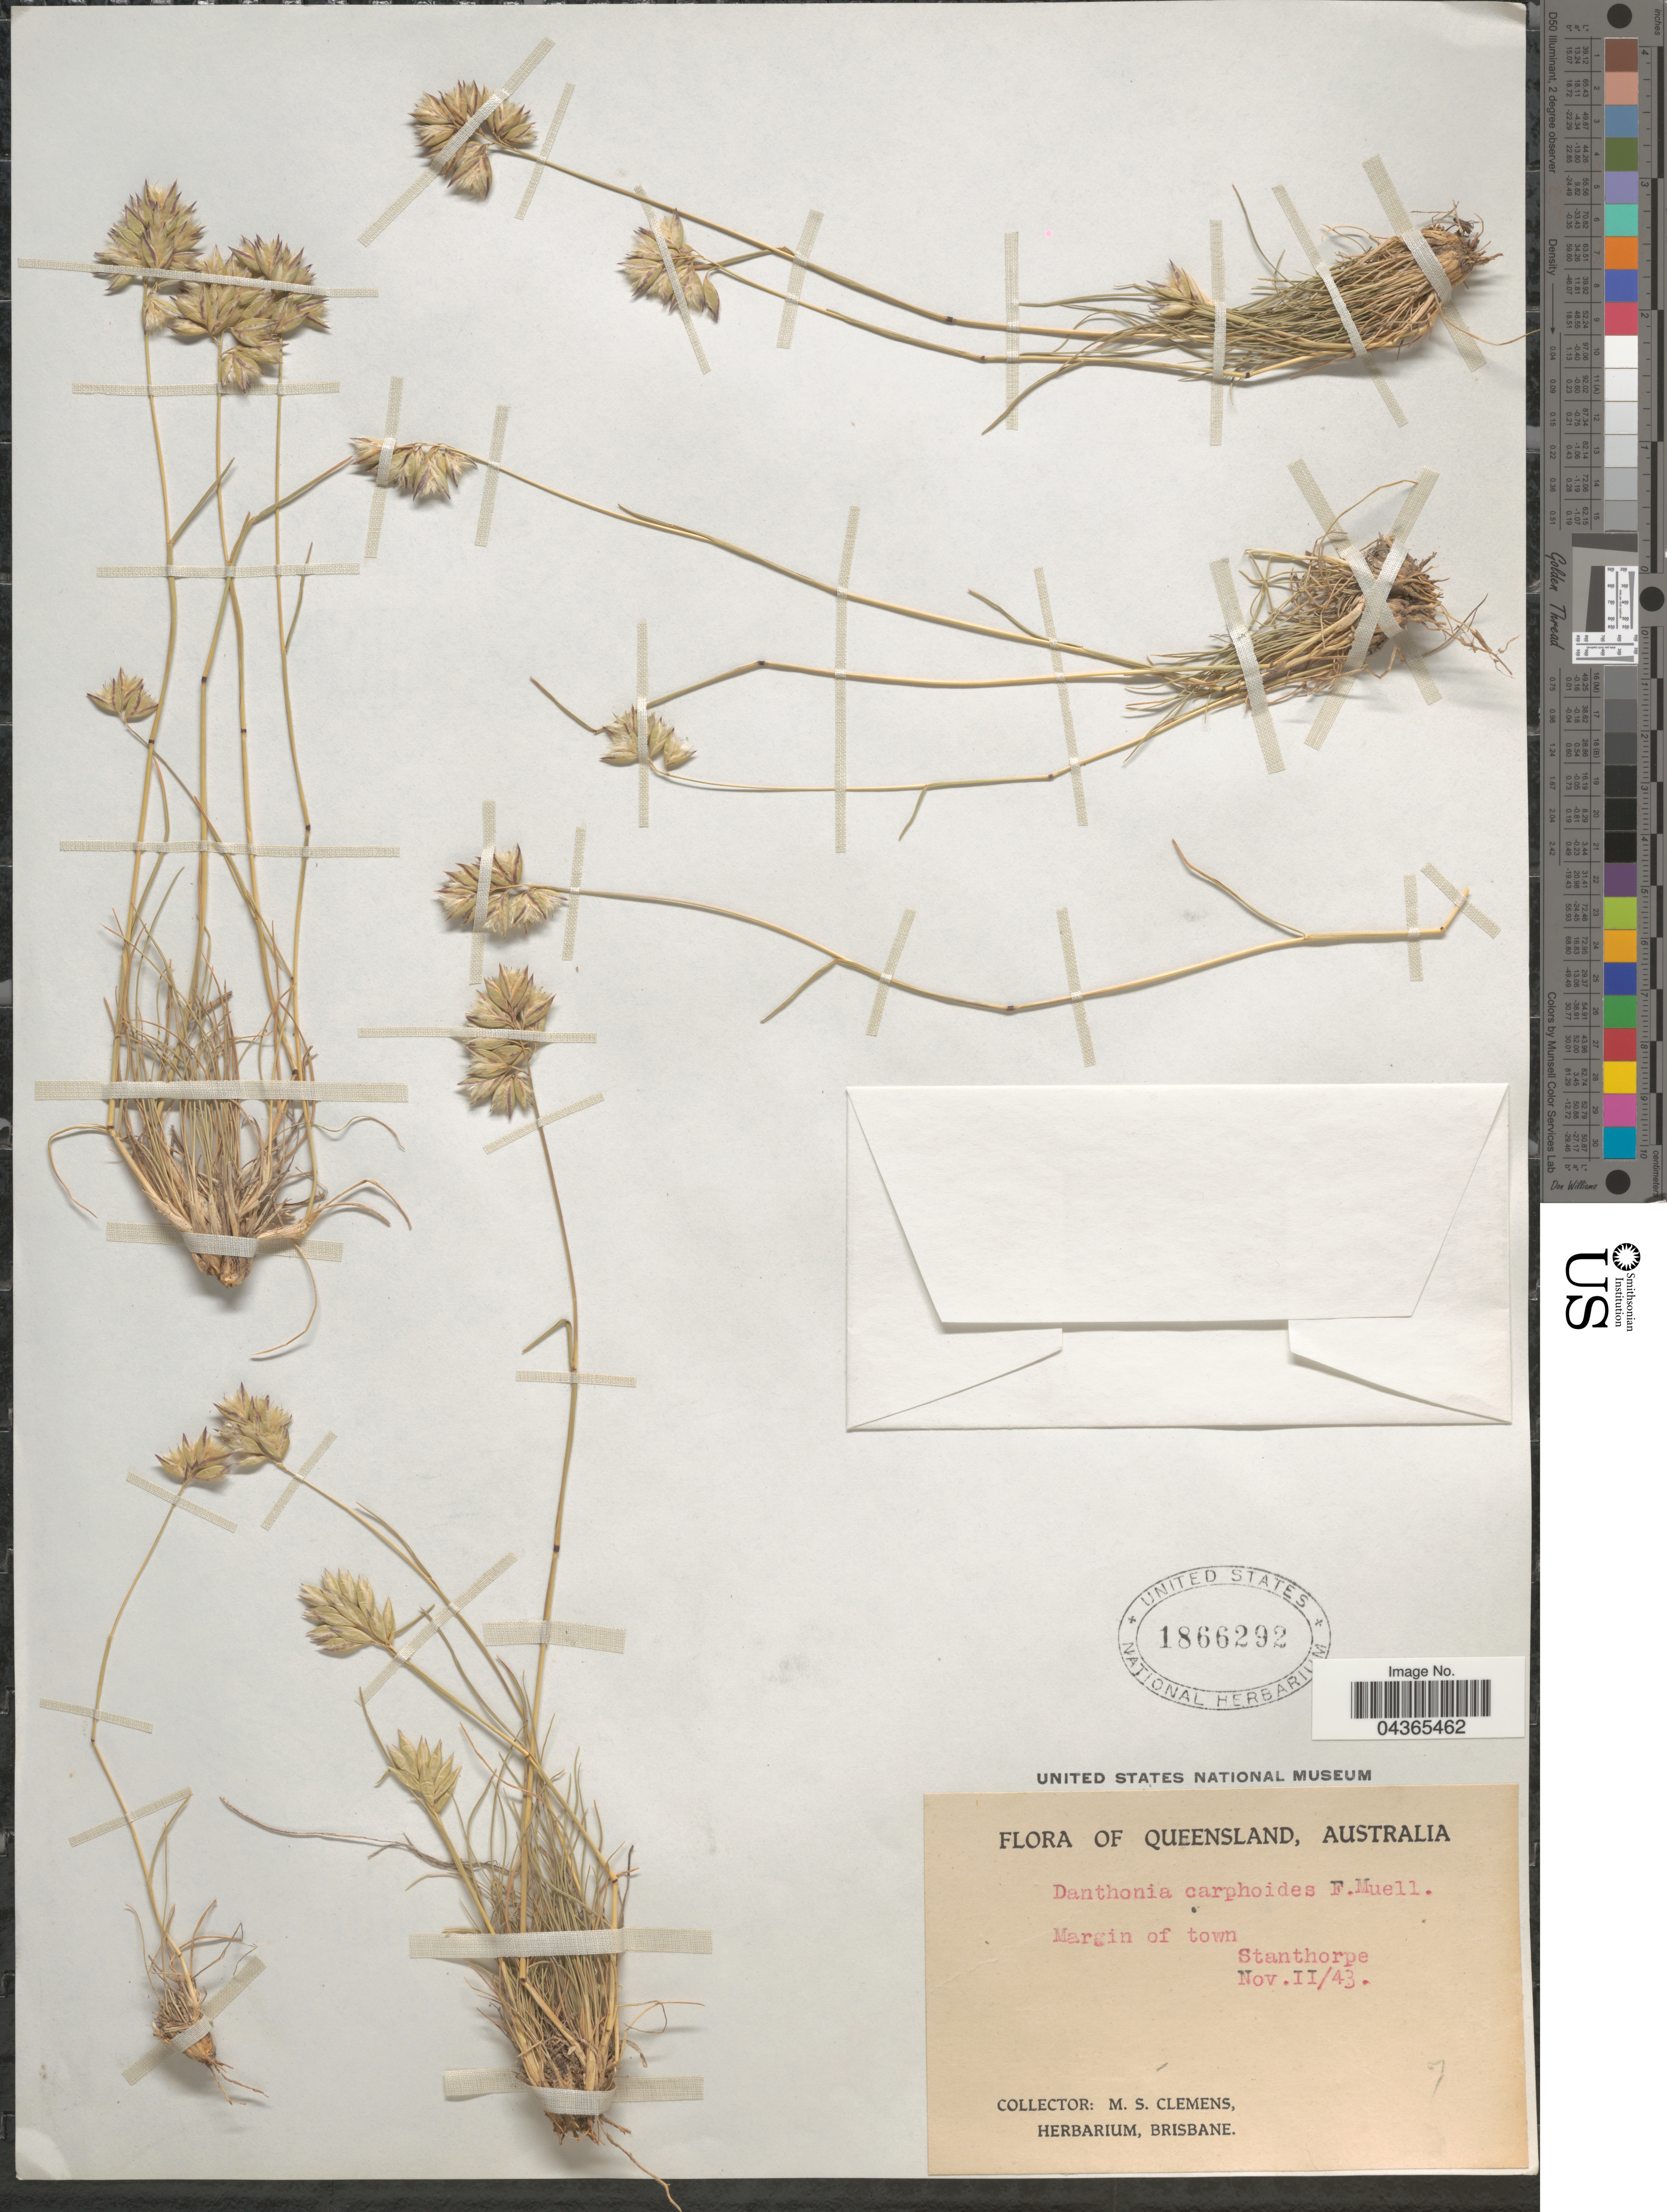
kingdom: Plantae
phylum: Tracheophyta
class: Liliopsida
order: Poales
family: Poaceae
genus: Rytidosperma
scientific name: Rytidosperma carphoides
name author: (F. Muell. ex Benth.) Connor & Edgar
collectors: M. S. Clemens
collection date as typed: Transcribed d/m/y: 11/11/43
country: Australia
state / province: Queensland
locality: Margin of town Stanthorpe.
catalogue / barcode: US 1866292